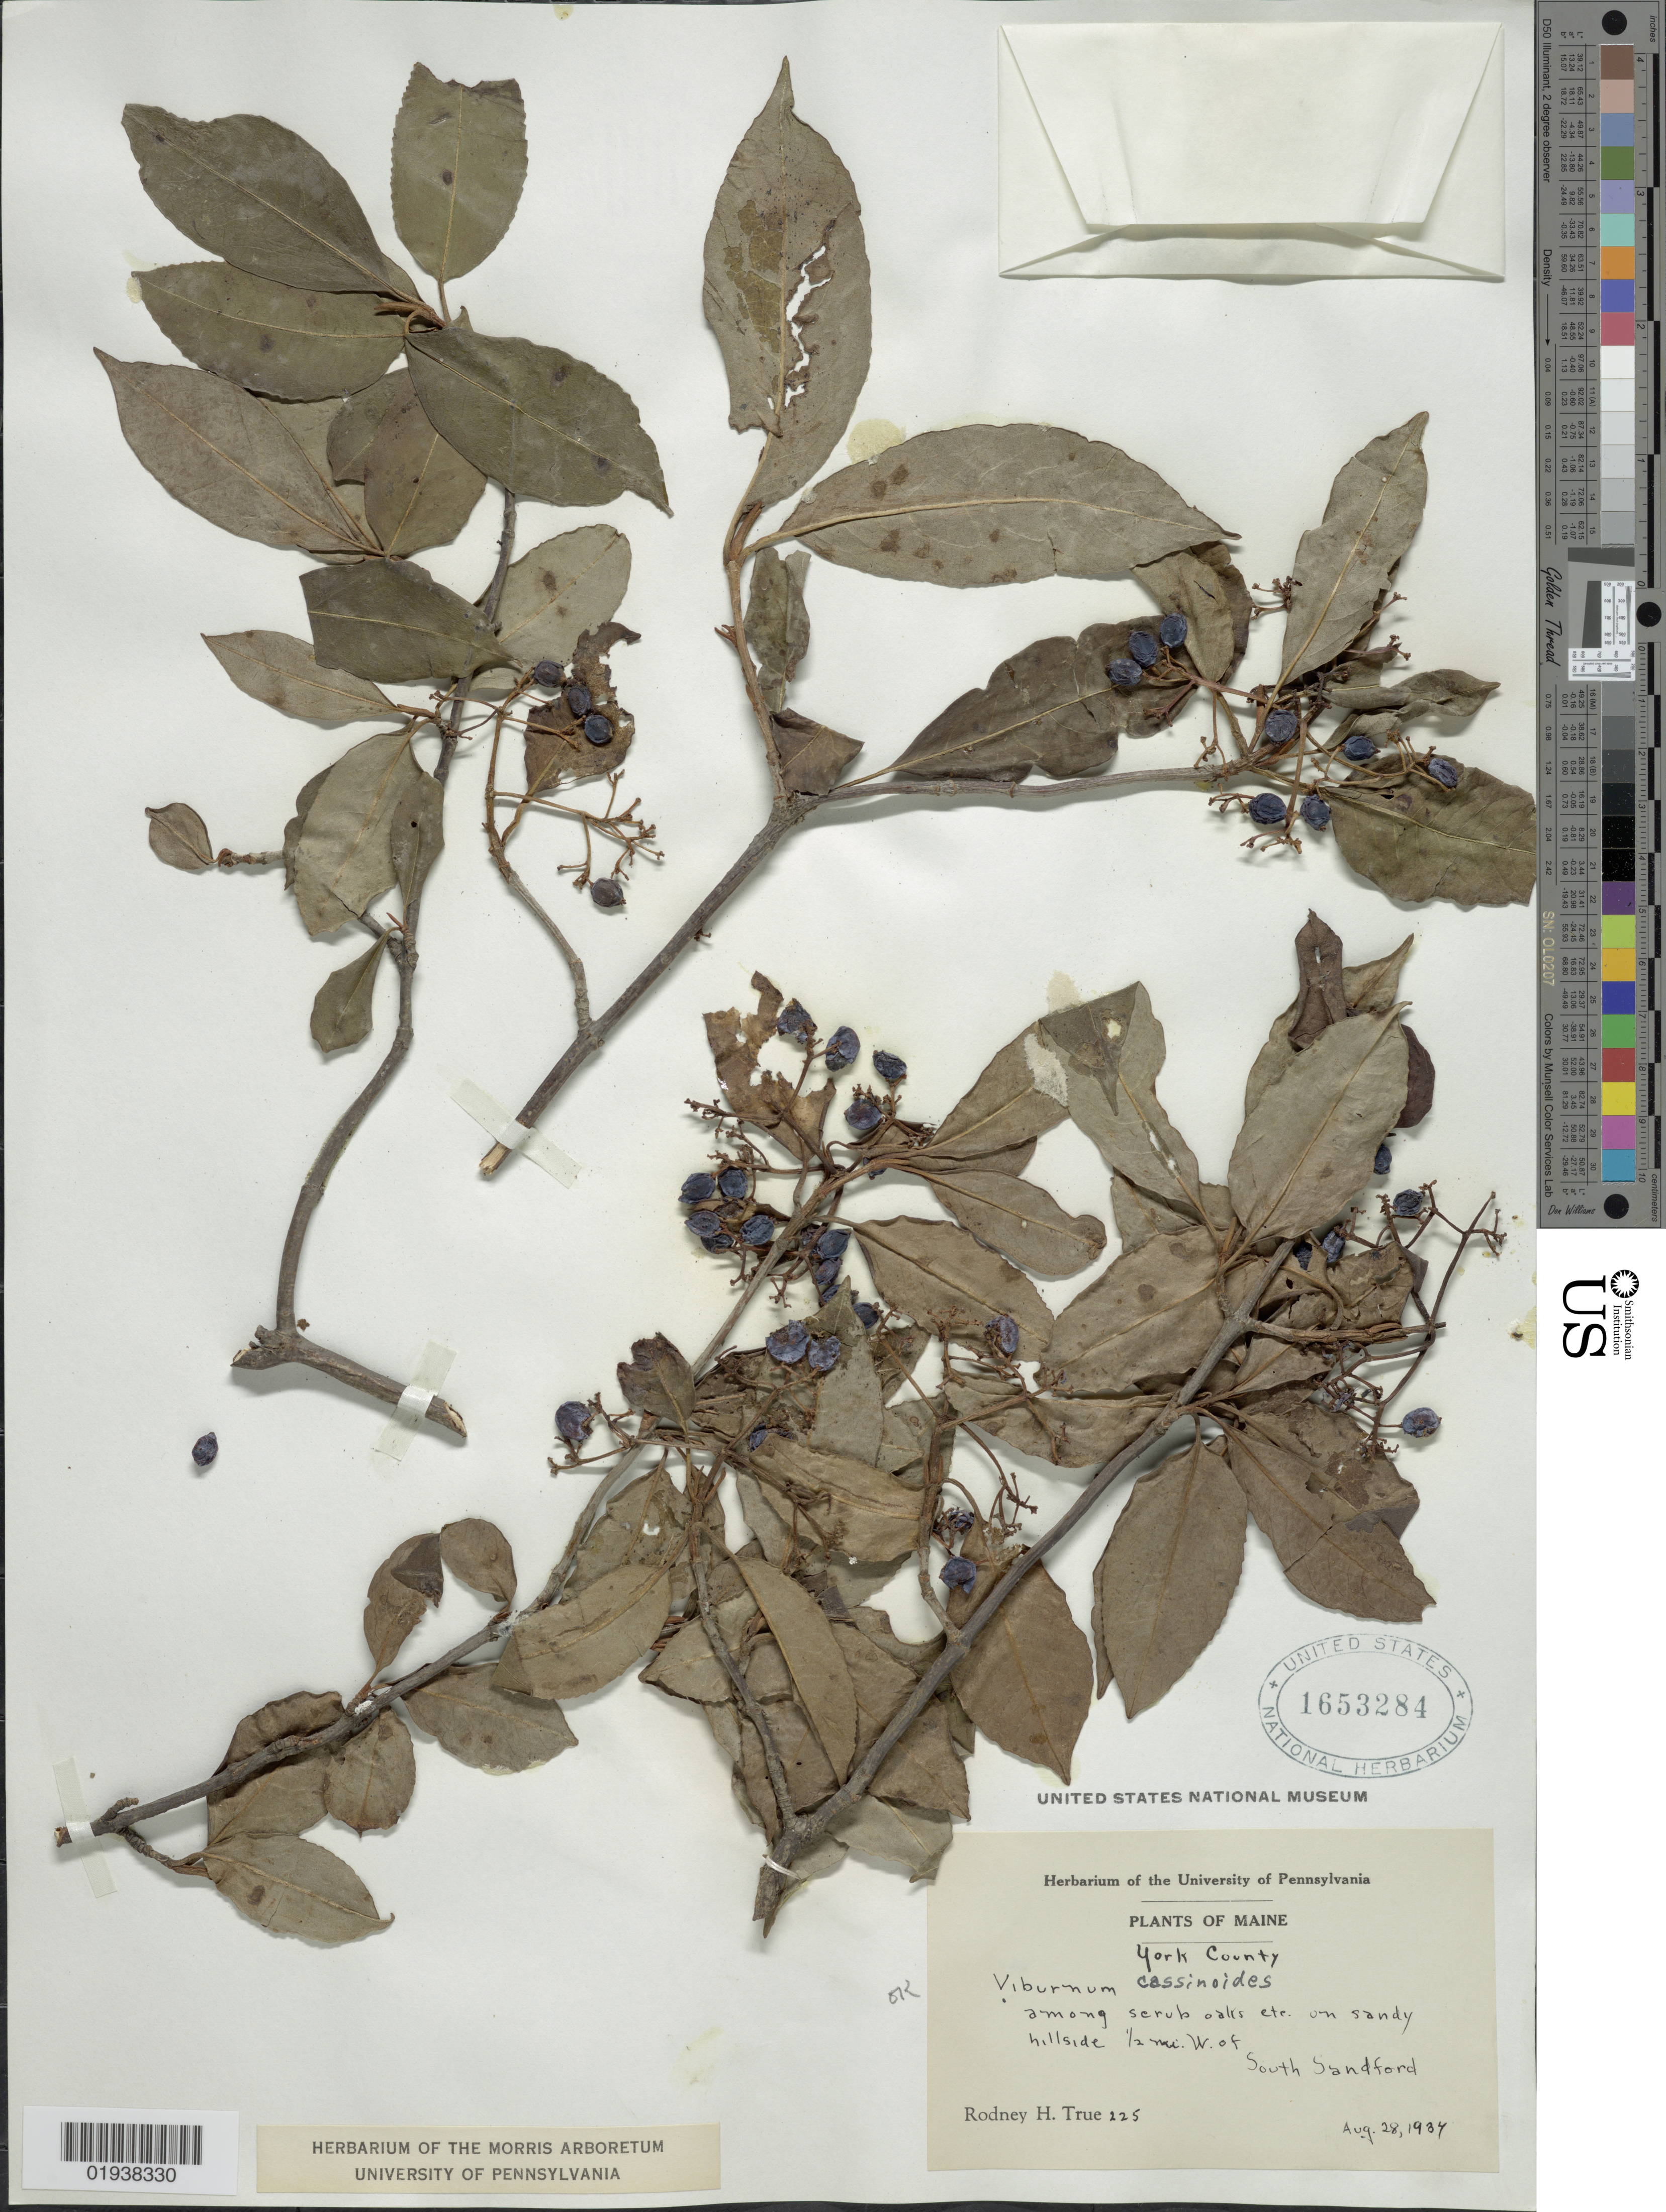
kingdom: Plantae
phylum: Tracheophyta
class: Magnoliopsida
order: Dipsacales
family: Viburnaceae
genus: Viburnum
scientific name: Viburnum cassinoides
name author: L.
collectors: R. H. True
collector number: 225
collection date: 1934-08-28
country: United States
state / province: Maine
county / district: York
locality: York County. On sandy hillside ½ mi. W. of South Sandford.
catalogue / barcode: US 1653284